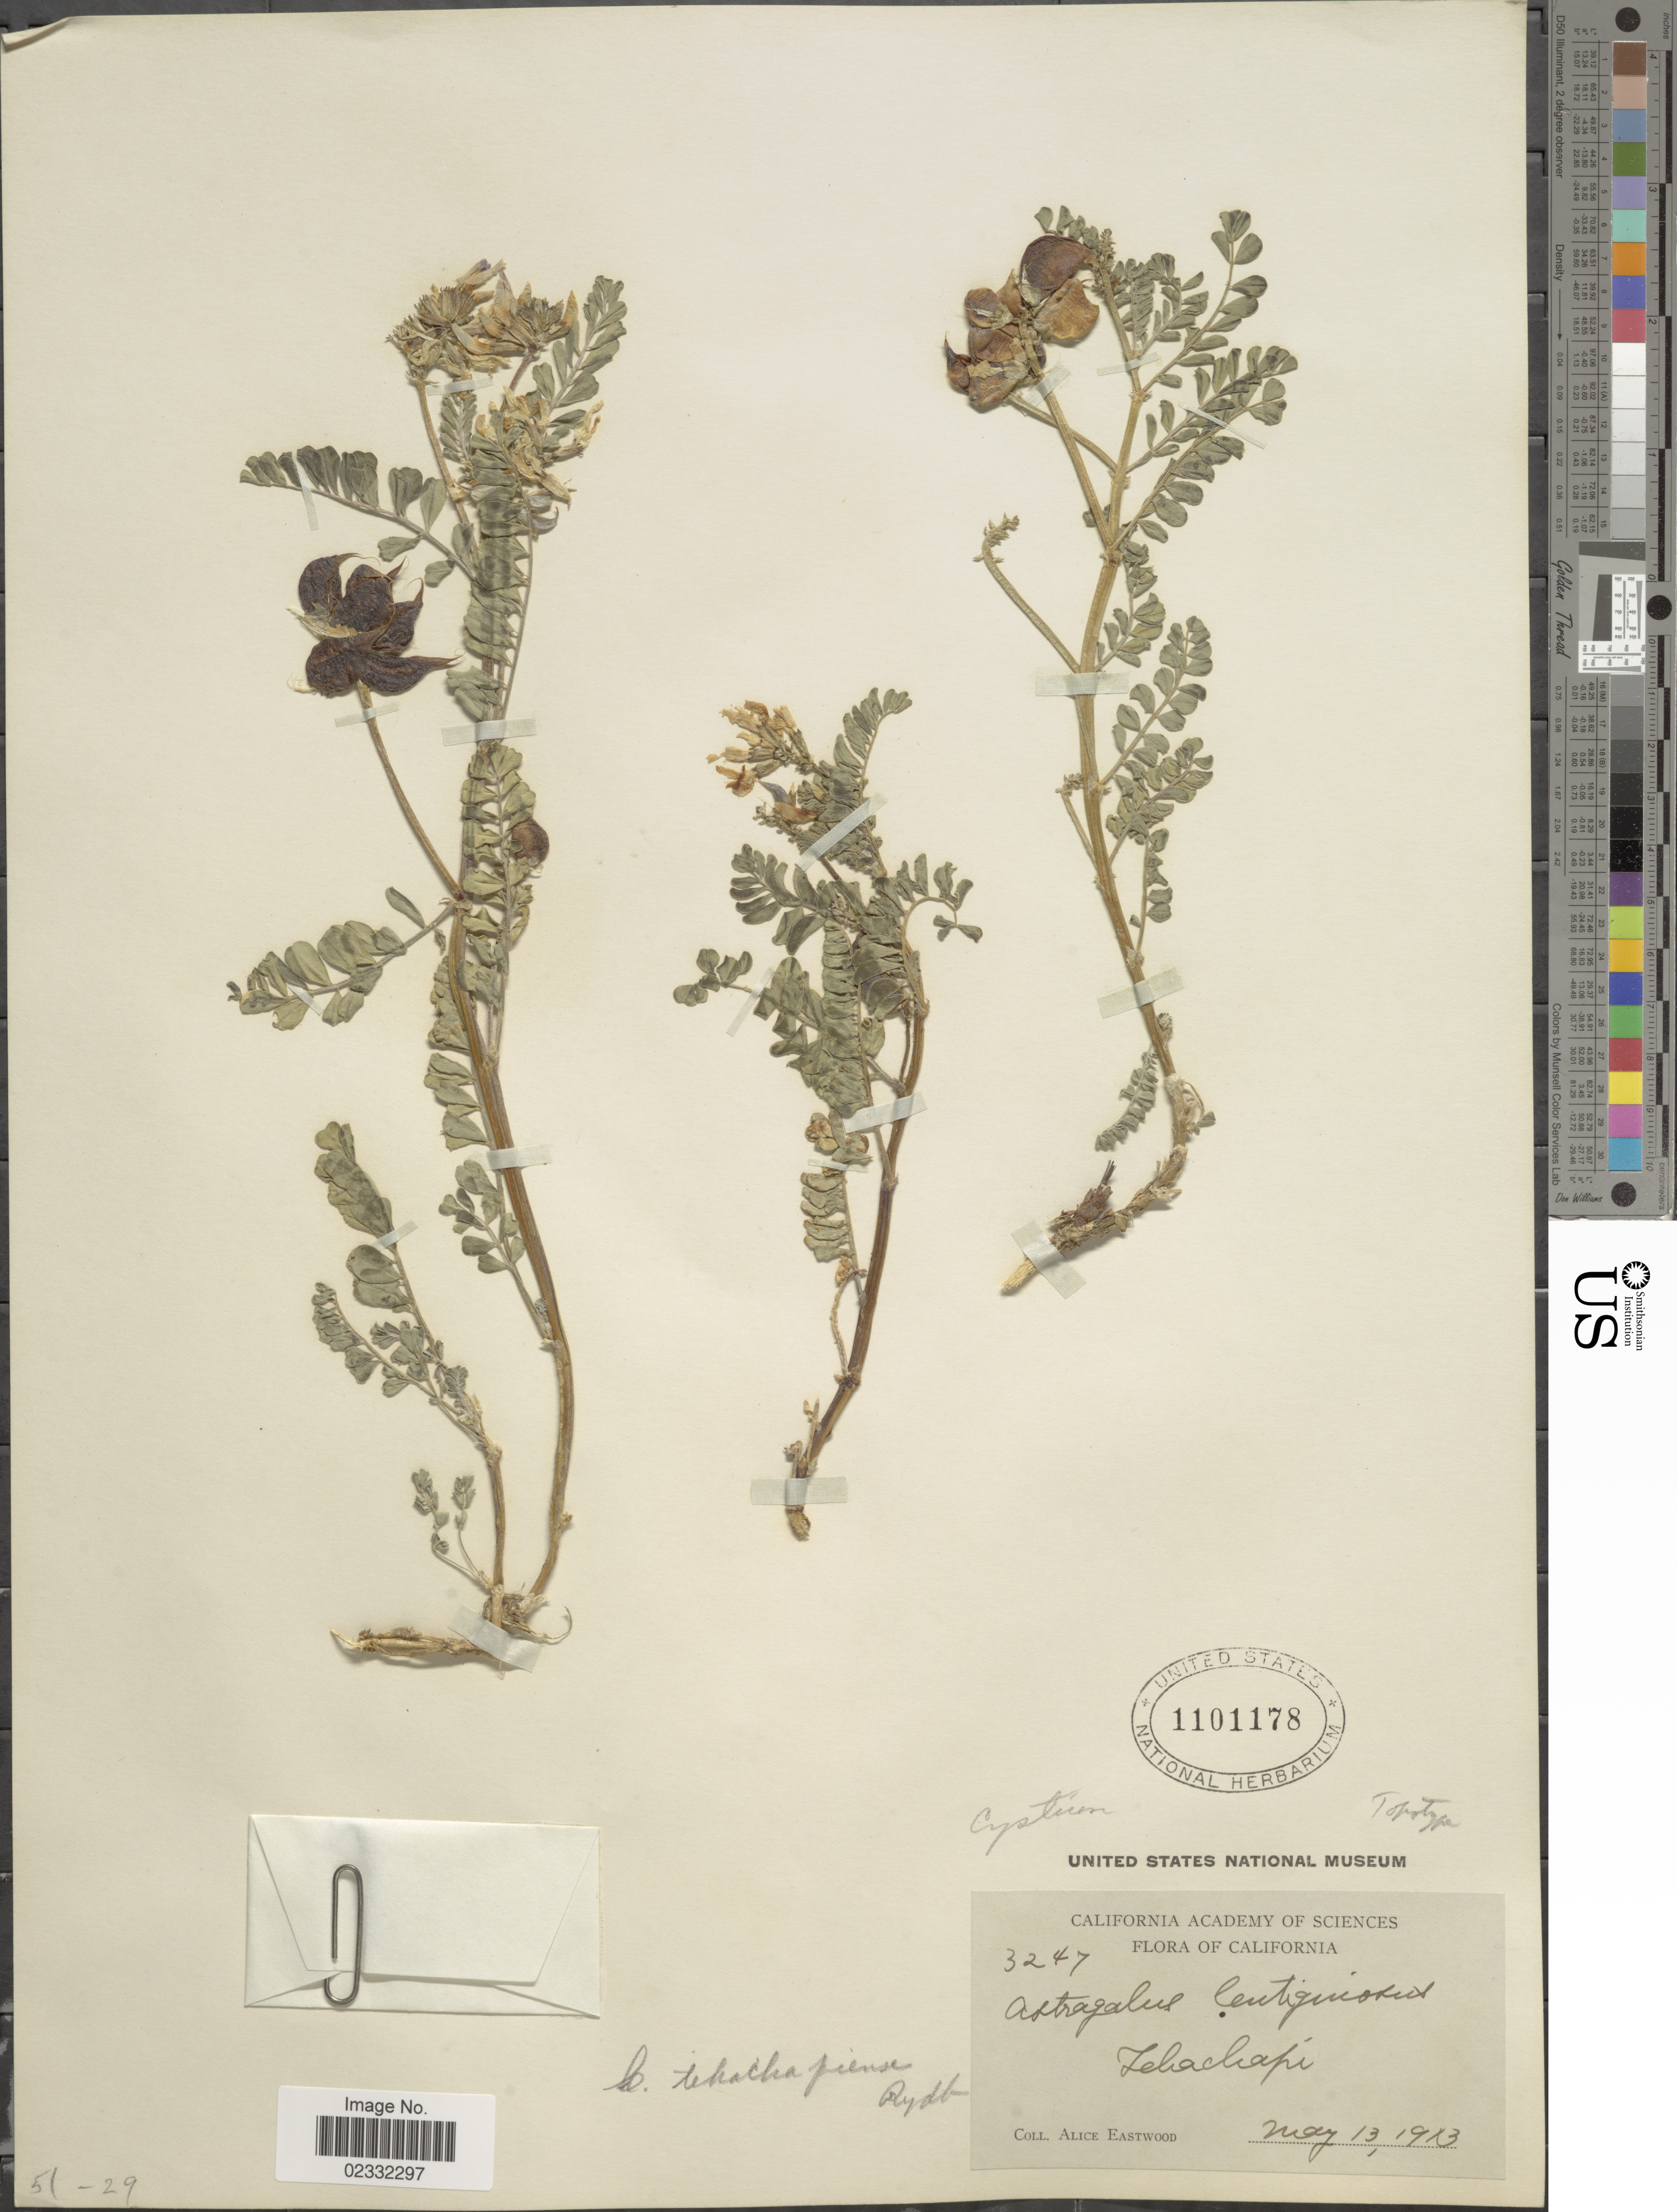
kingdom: Plantae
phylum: Tracheophyta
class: Magnoliopsida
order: Fabales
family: Fabaceae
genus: Astragalus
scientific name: Astragalus lentiginosus var. tehachapiensis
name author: (Rydb.) Barneby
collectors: A. Eastwood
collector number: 3247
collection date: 1913-05-13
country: United States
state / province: California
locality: Tehachapi, California.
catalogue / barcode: US 1101178